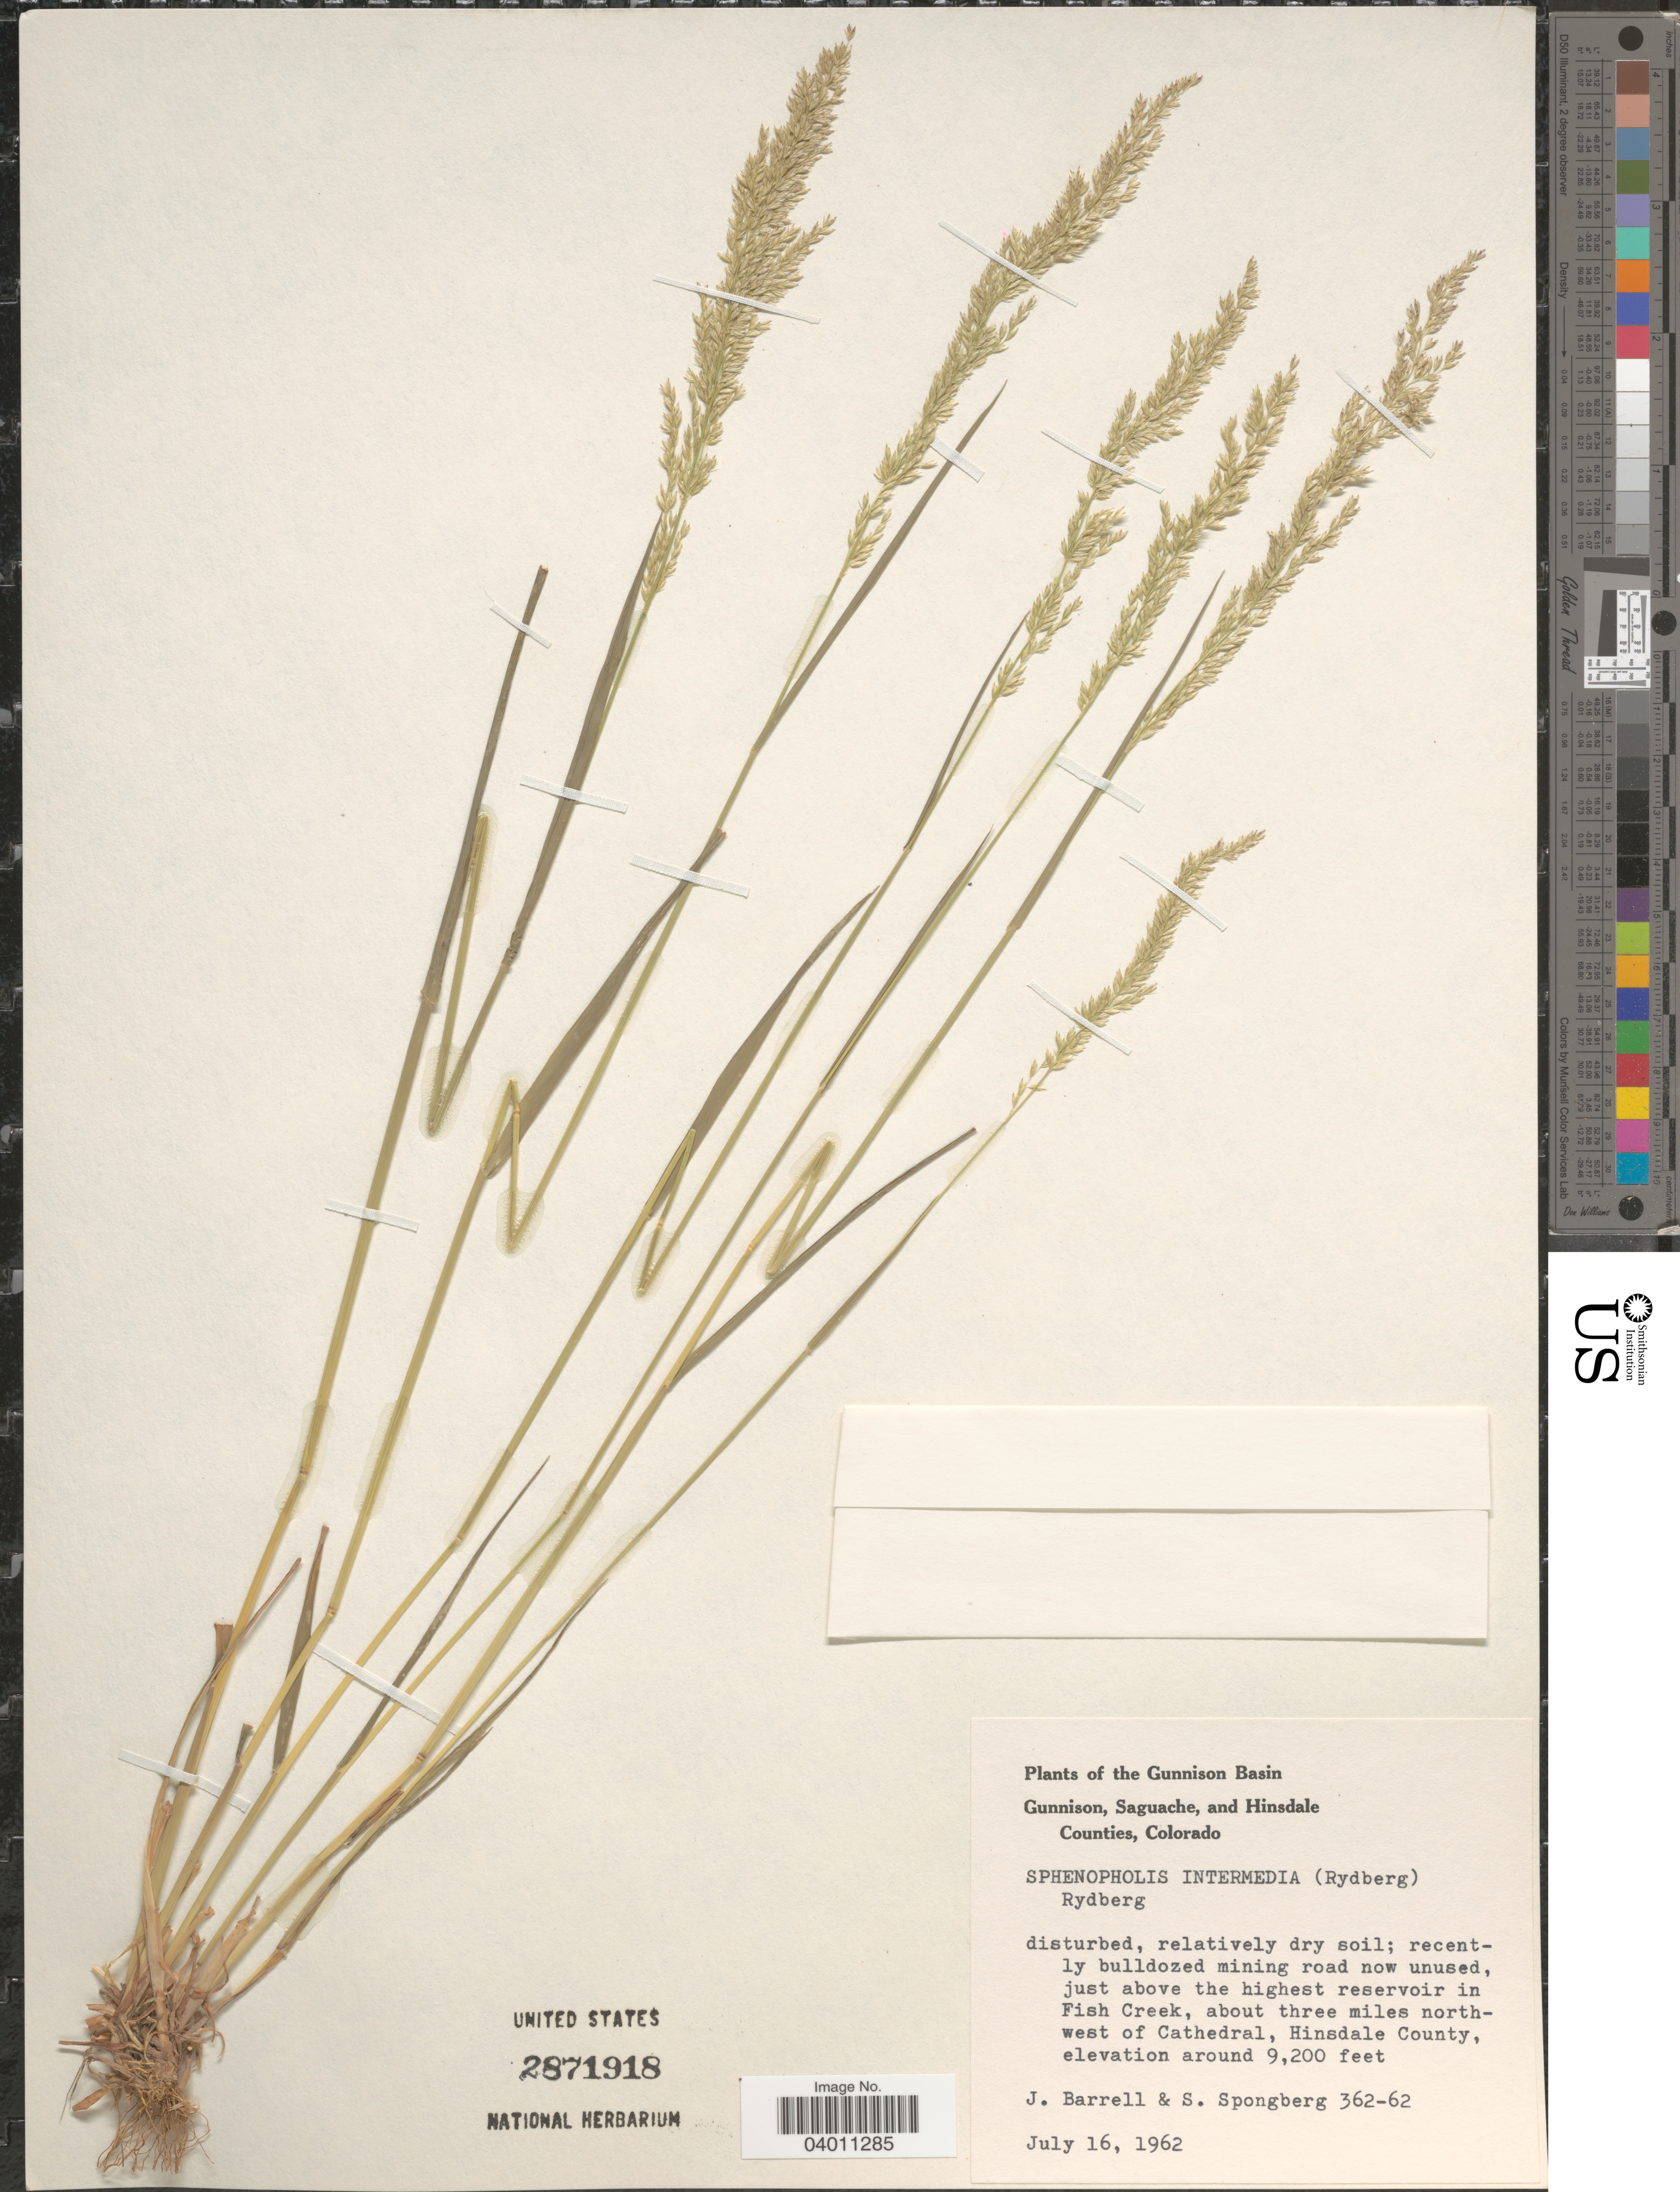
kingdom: Plantae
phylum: Tracheophyta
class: Liliopsida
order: Poales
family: Poaceae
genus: Sphenopholis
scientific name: Sphenopholis intermedia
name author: (Rydb.) Rydb.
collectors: J. Barrell & S. A.Spongberg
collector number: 362-62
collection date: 1962-07-16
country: United States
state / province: Colorado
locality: Gunnison Basin. Just above the highest reservoir in Fish Creek, about three miles northwest of Cathedral, Hinsdale County.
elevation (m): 2804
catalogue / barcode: US 2871918